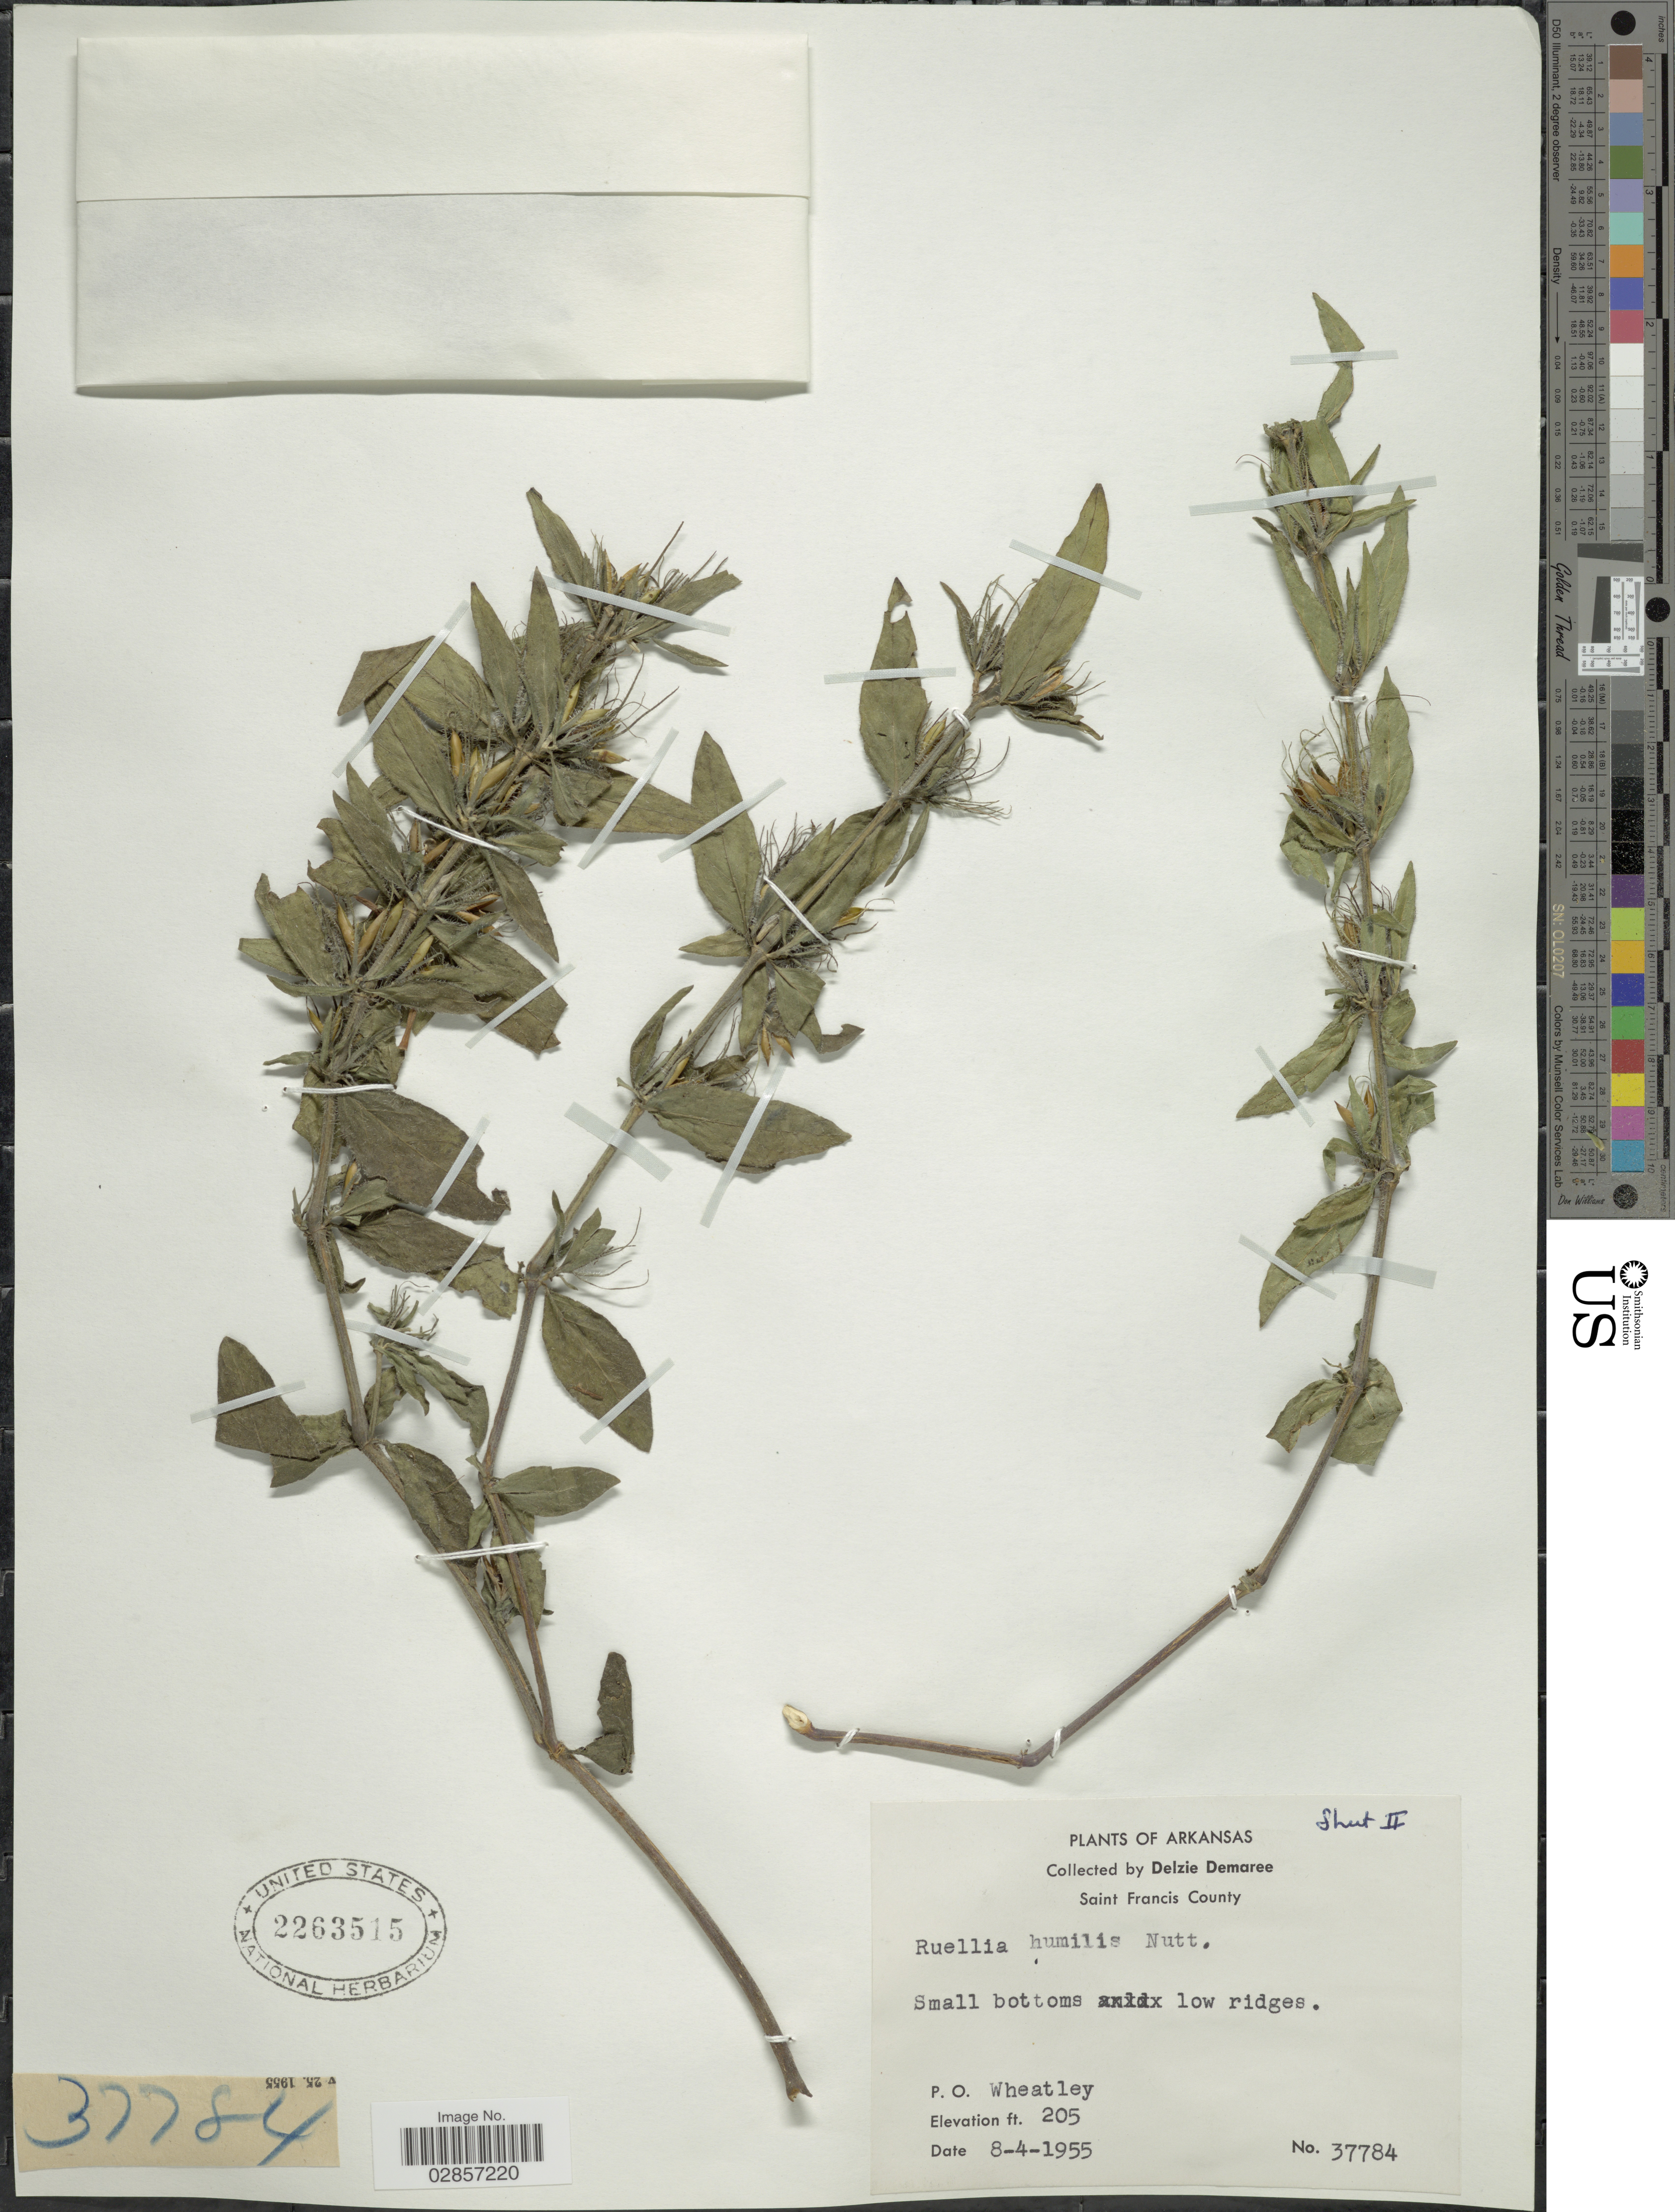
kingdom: Plantae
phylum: Tracheophyta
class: Magnoliopsida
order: Lamiales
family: Acanthaceae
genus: Ruellia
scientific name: Ruellia humilis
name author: Nutt.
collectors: D. Demaree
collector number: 37784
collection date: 1955-08-04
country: United States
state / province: Arkansas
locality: Saint Francis County, P.O. Wheatley.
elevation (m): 62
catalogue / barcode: US 2263515